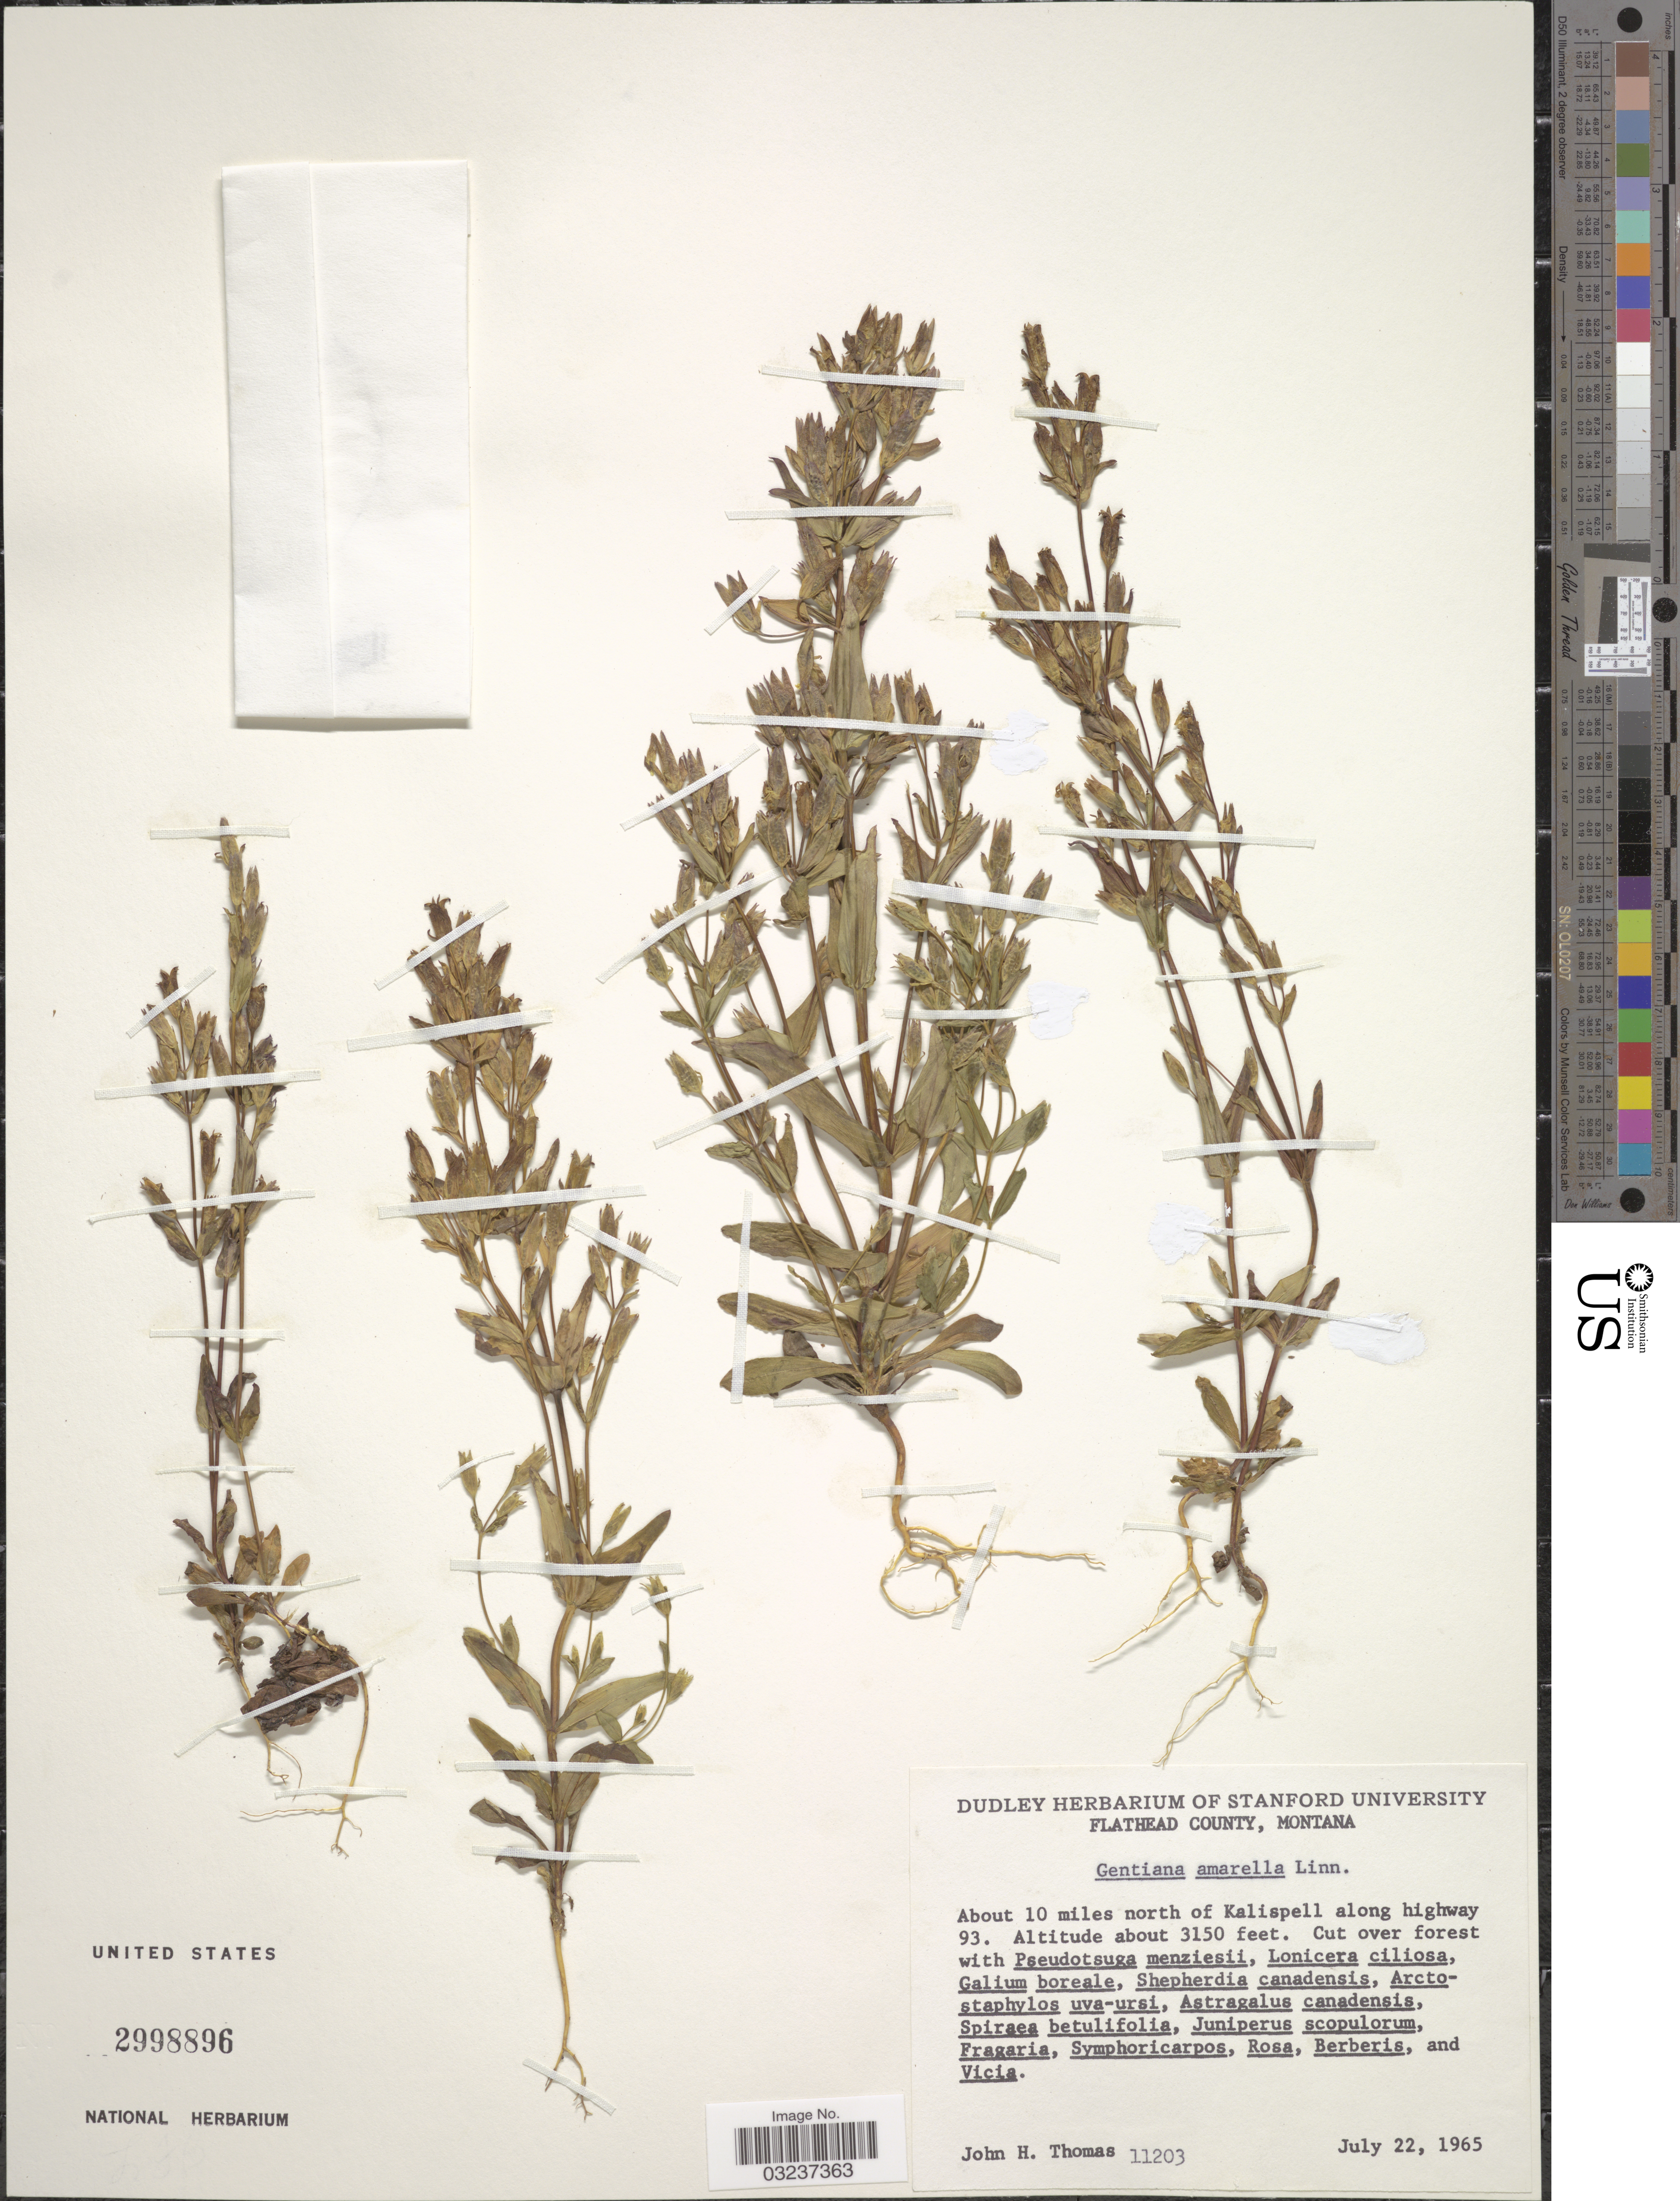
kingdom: Plantae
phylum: Tracheophyta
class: Magnoliopsida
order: Gentianales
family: Gentianaceae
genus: Gentianella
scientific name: Gentianella amarella subsp. acuta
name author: (Michx.) J.M. Gillett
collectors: J. H. Thomas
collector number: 11203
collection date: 1965-07-22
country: United States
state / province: Montana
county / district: Flathead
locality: About 10 miles N of Kalispell along highway 93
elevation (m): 960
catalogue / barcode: US 2998896